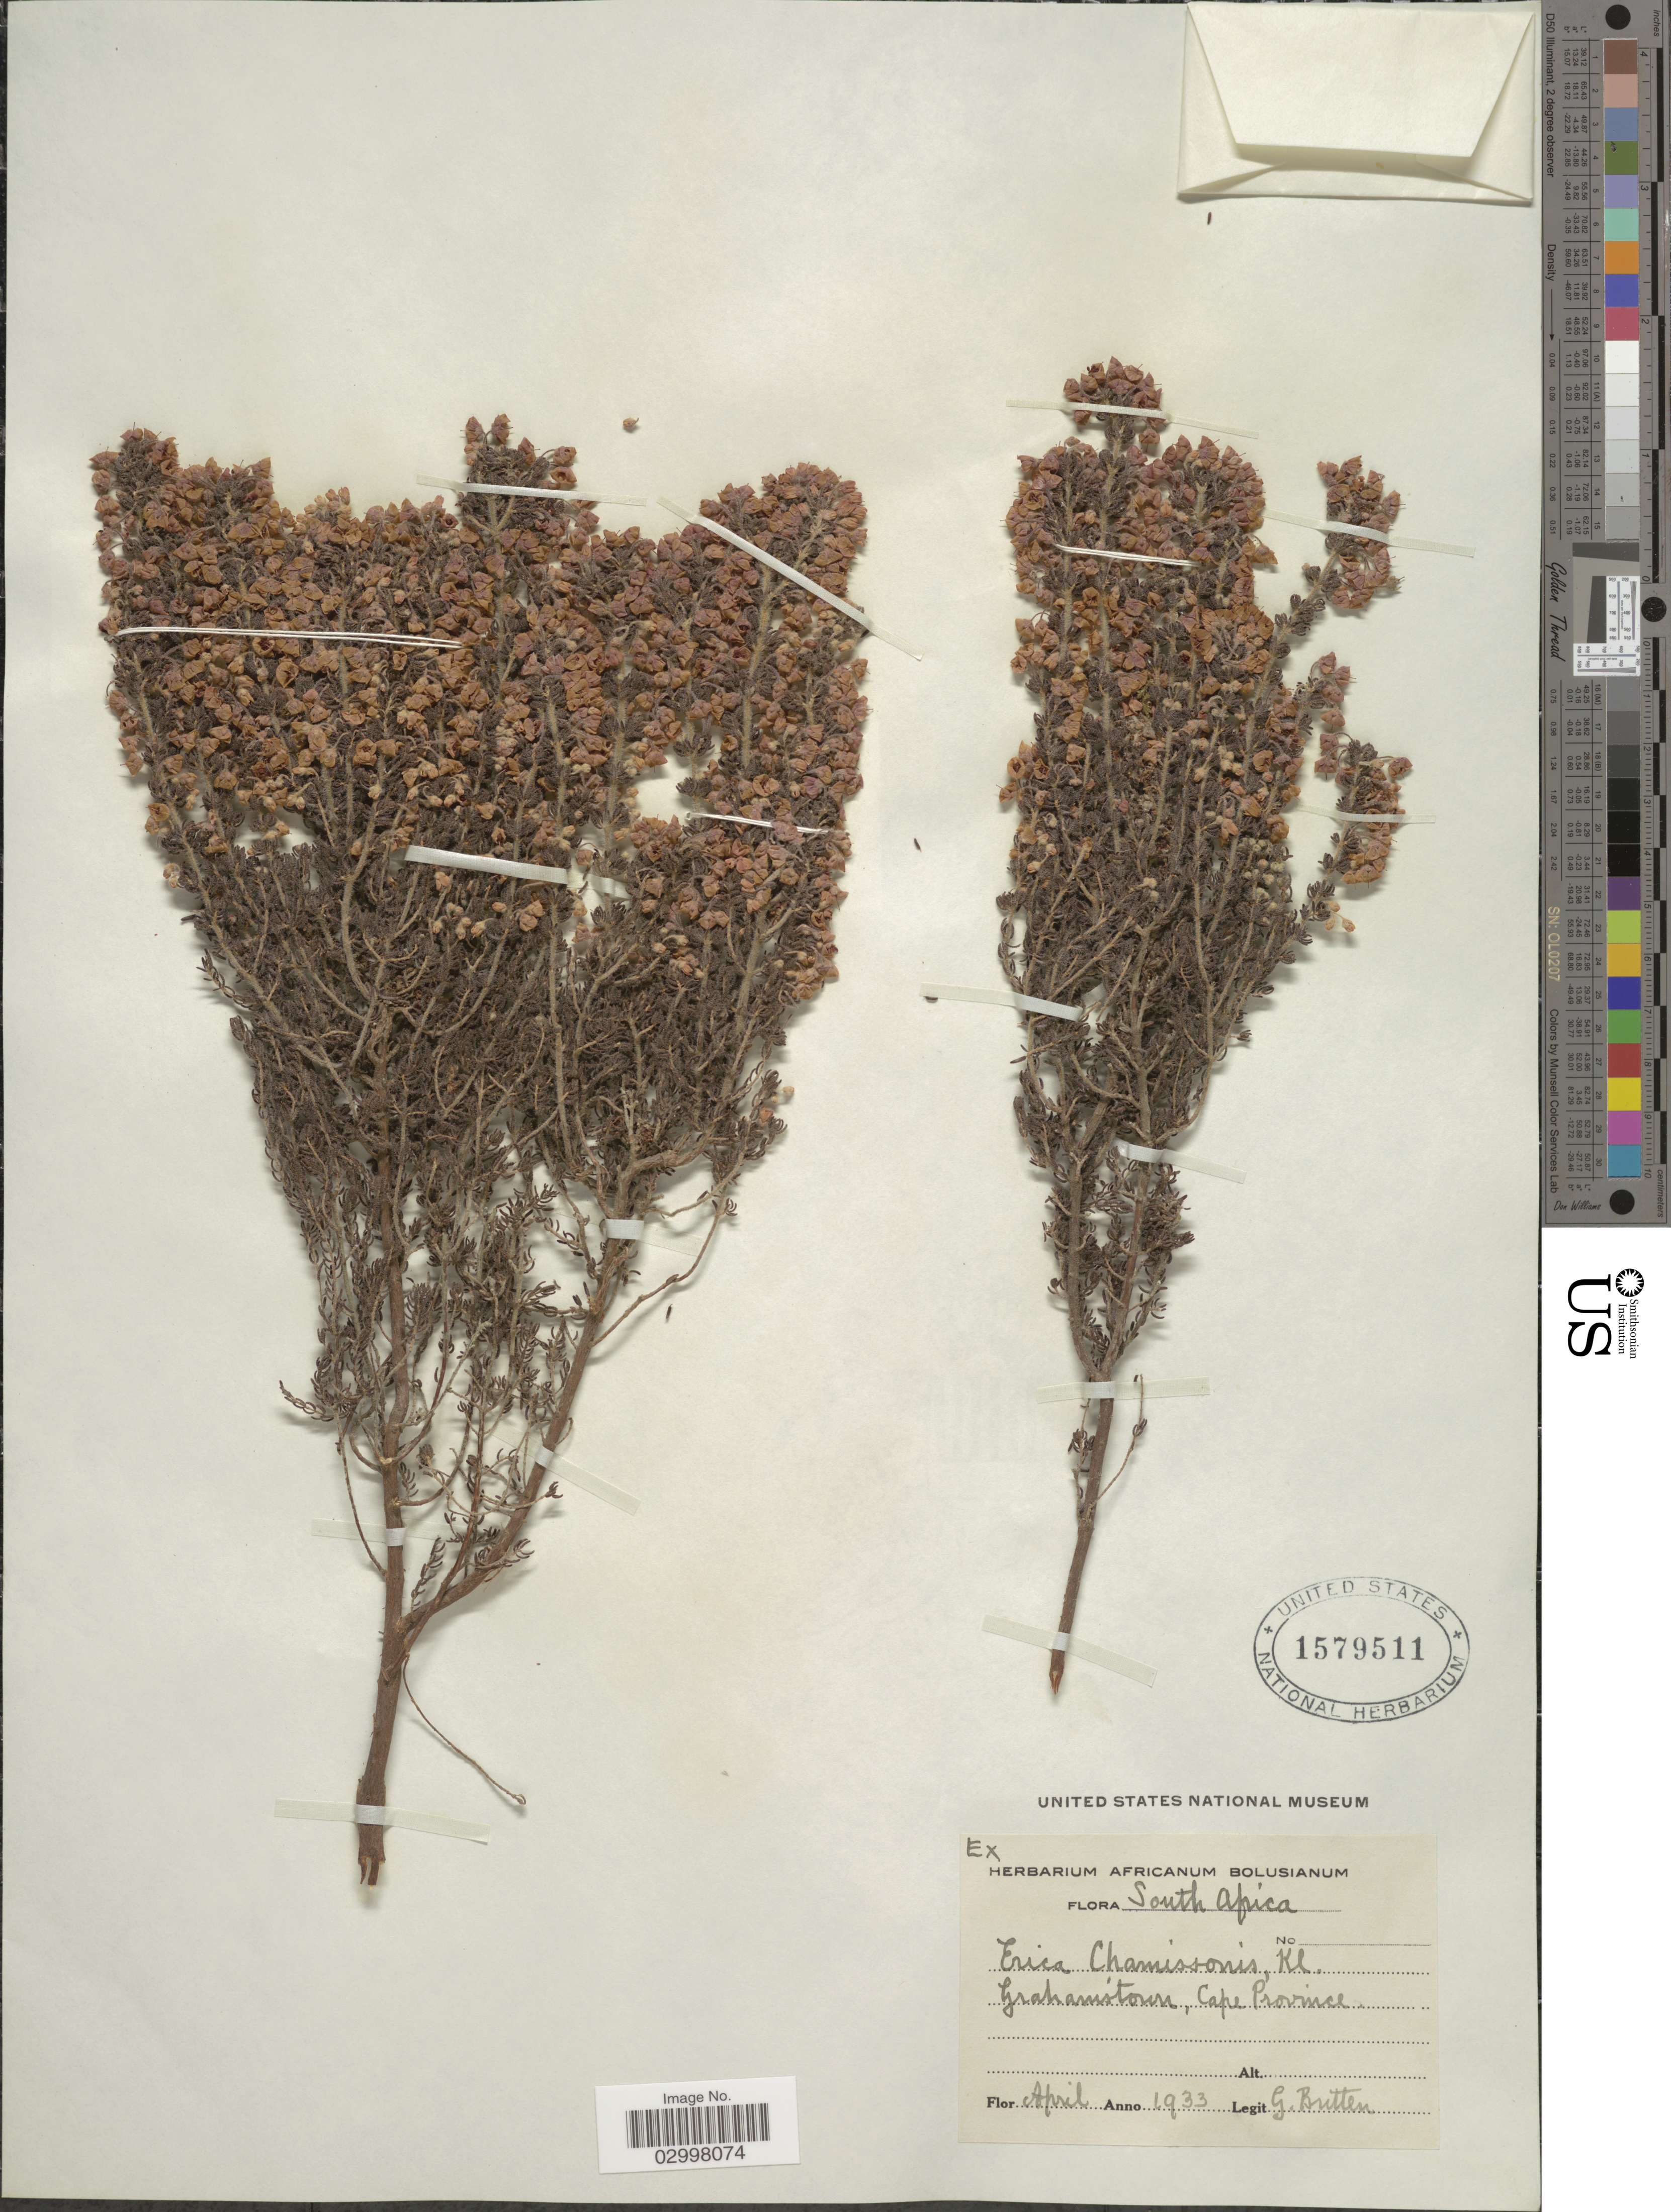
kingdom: Plantae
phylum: Tracheophyta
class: Magnoliopsida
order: Ericales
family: Ericaceae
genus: Erica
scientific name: Erica chamissonis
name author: Klotzsch ex Benth.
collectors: G. Britten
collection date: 1933-04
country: South Africa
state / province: Eastern Cape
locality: Grahamstown.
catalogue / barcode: US 1579511